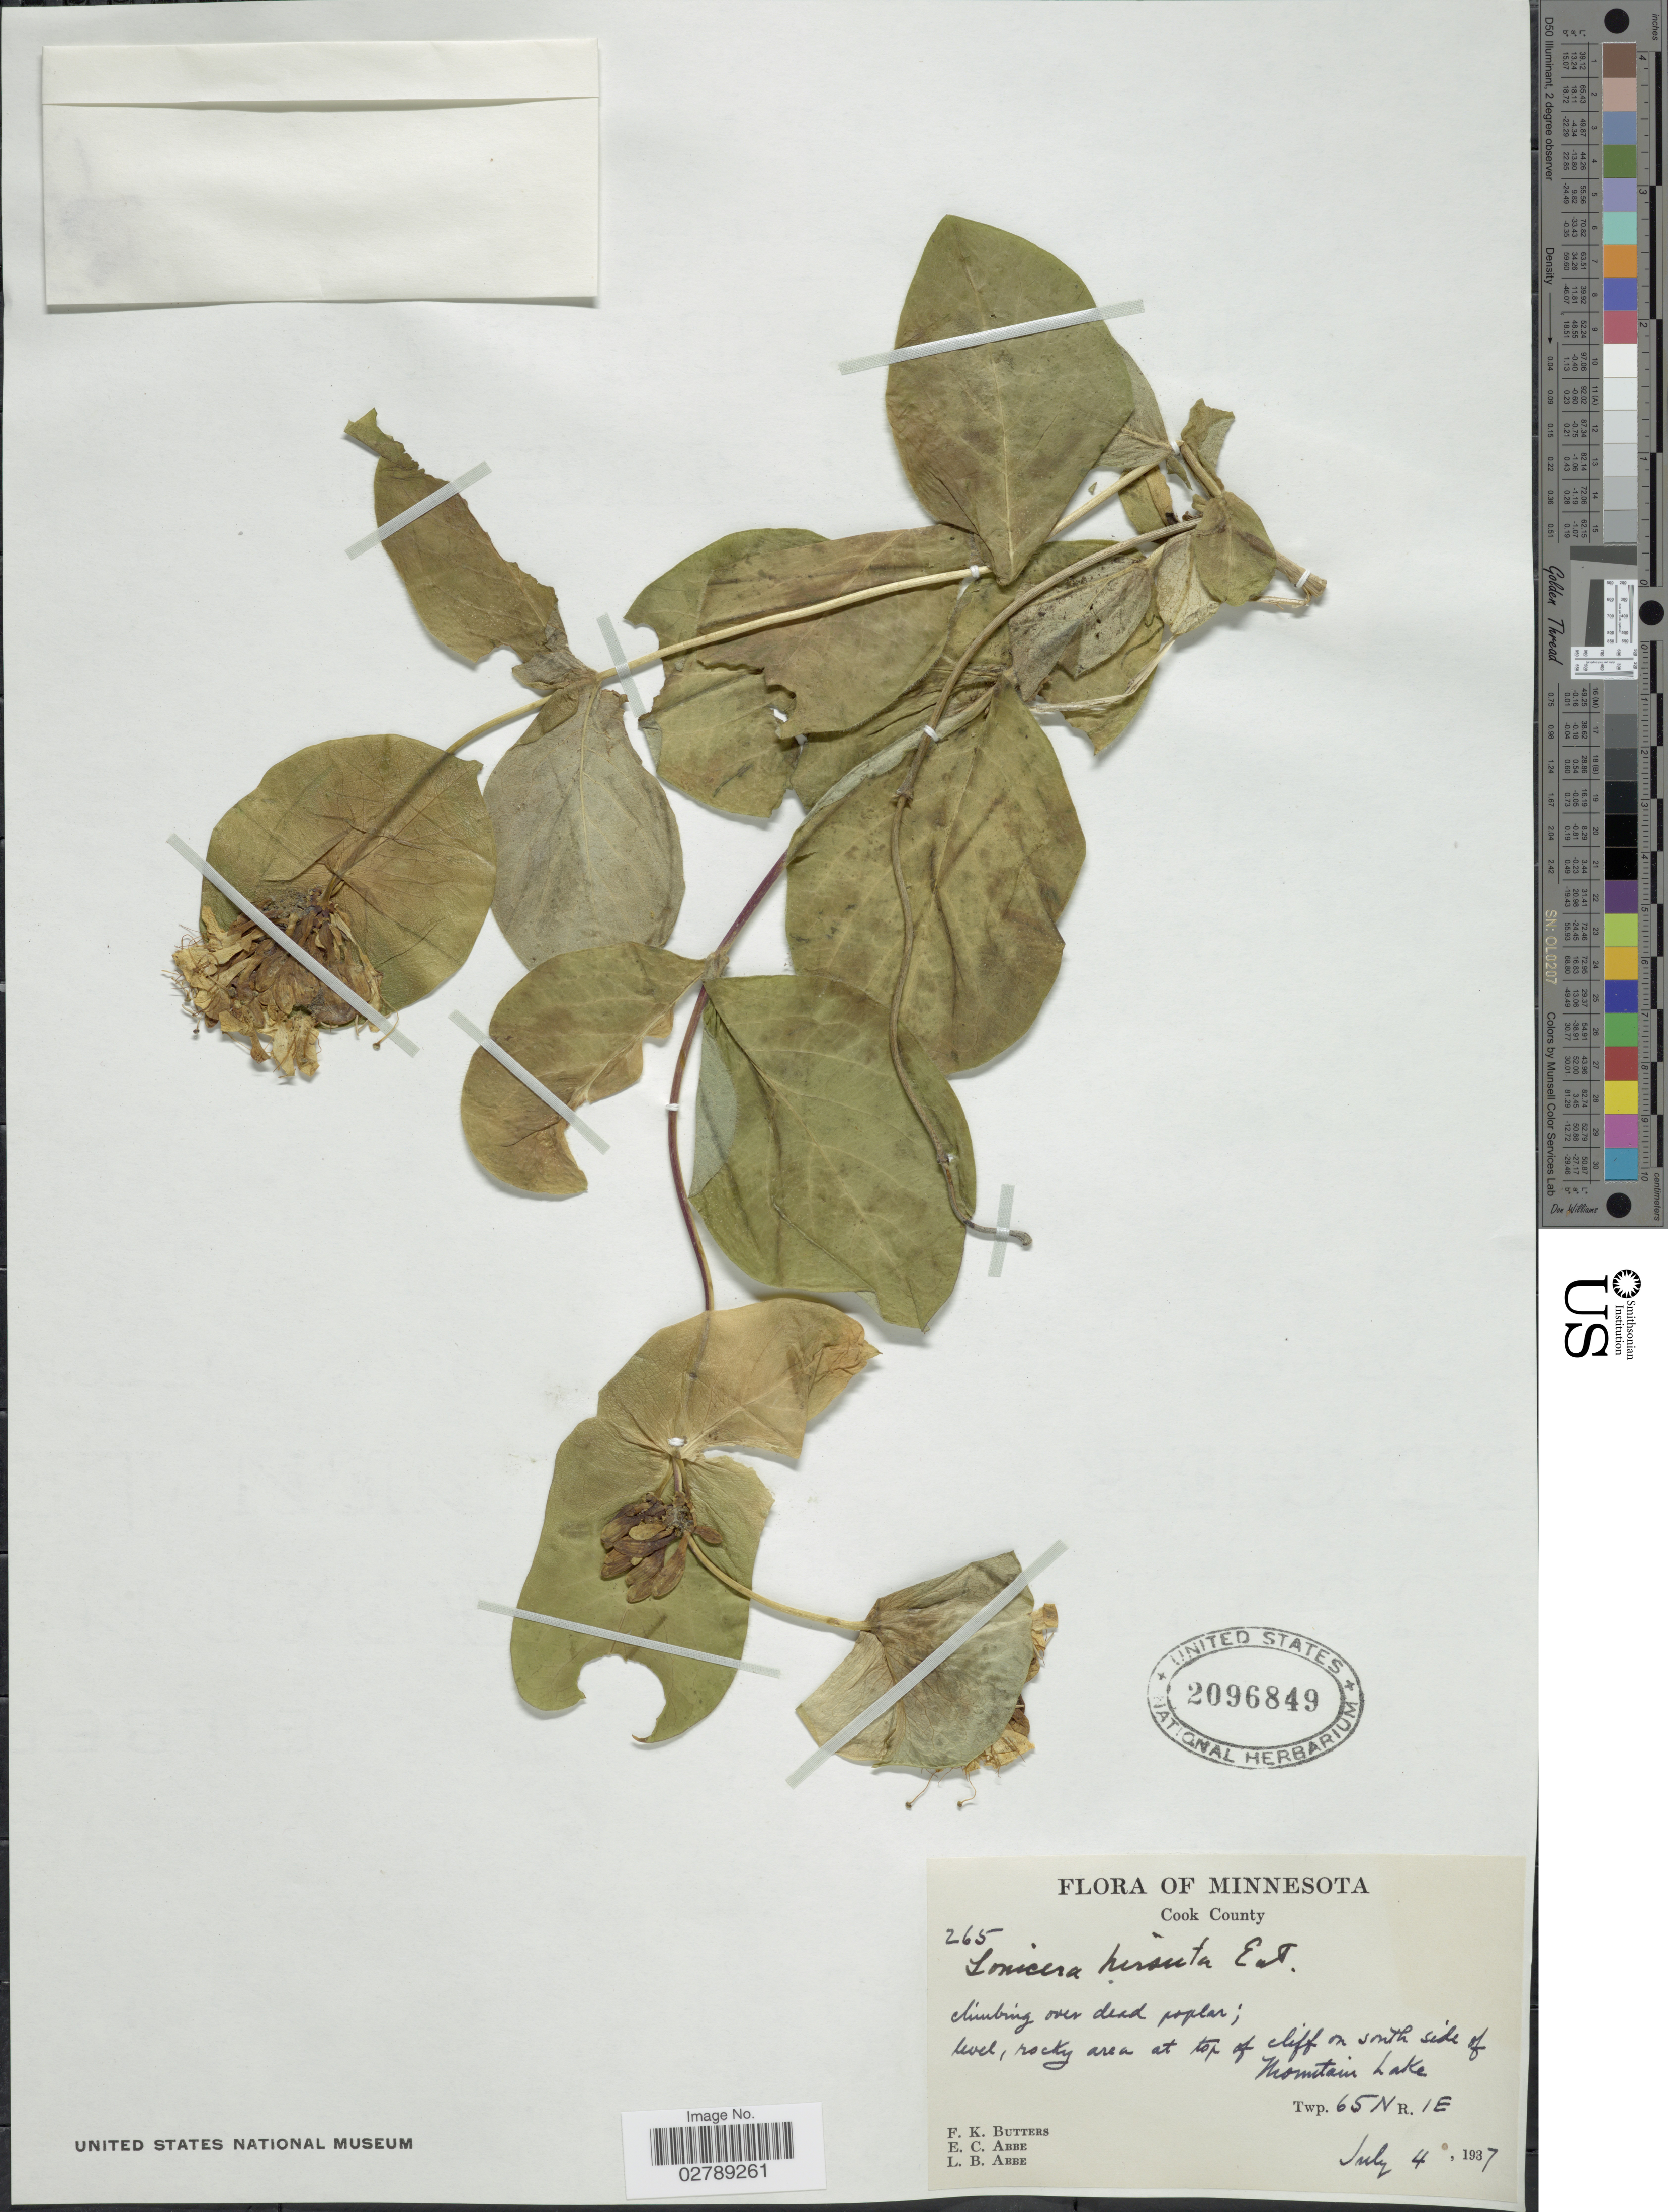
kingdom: Plantae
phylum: Tracheophyta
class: Magnoliopsida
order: Dipsacales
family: Caprifoliaceae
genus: Lonicera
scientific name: Lonicera hirsuta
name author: Eaton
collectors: F. K. Butters, E. C. Abbe & L. B. Abbe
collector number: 265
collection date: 1937-07-04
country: United States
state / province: Minnesota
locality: Cook County. Rocky area at top of cliff on south side of Mountain Lake. Twp. 65 N R. 1 E.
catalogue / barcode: US 2096849